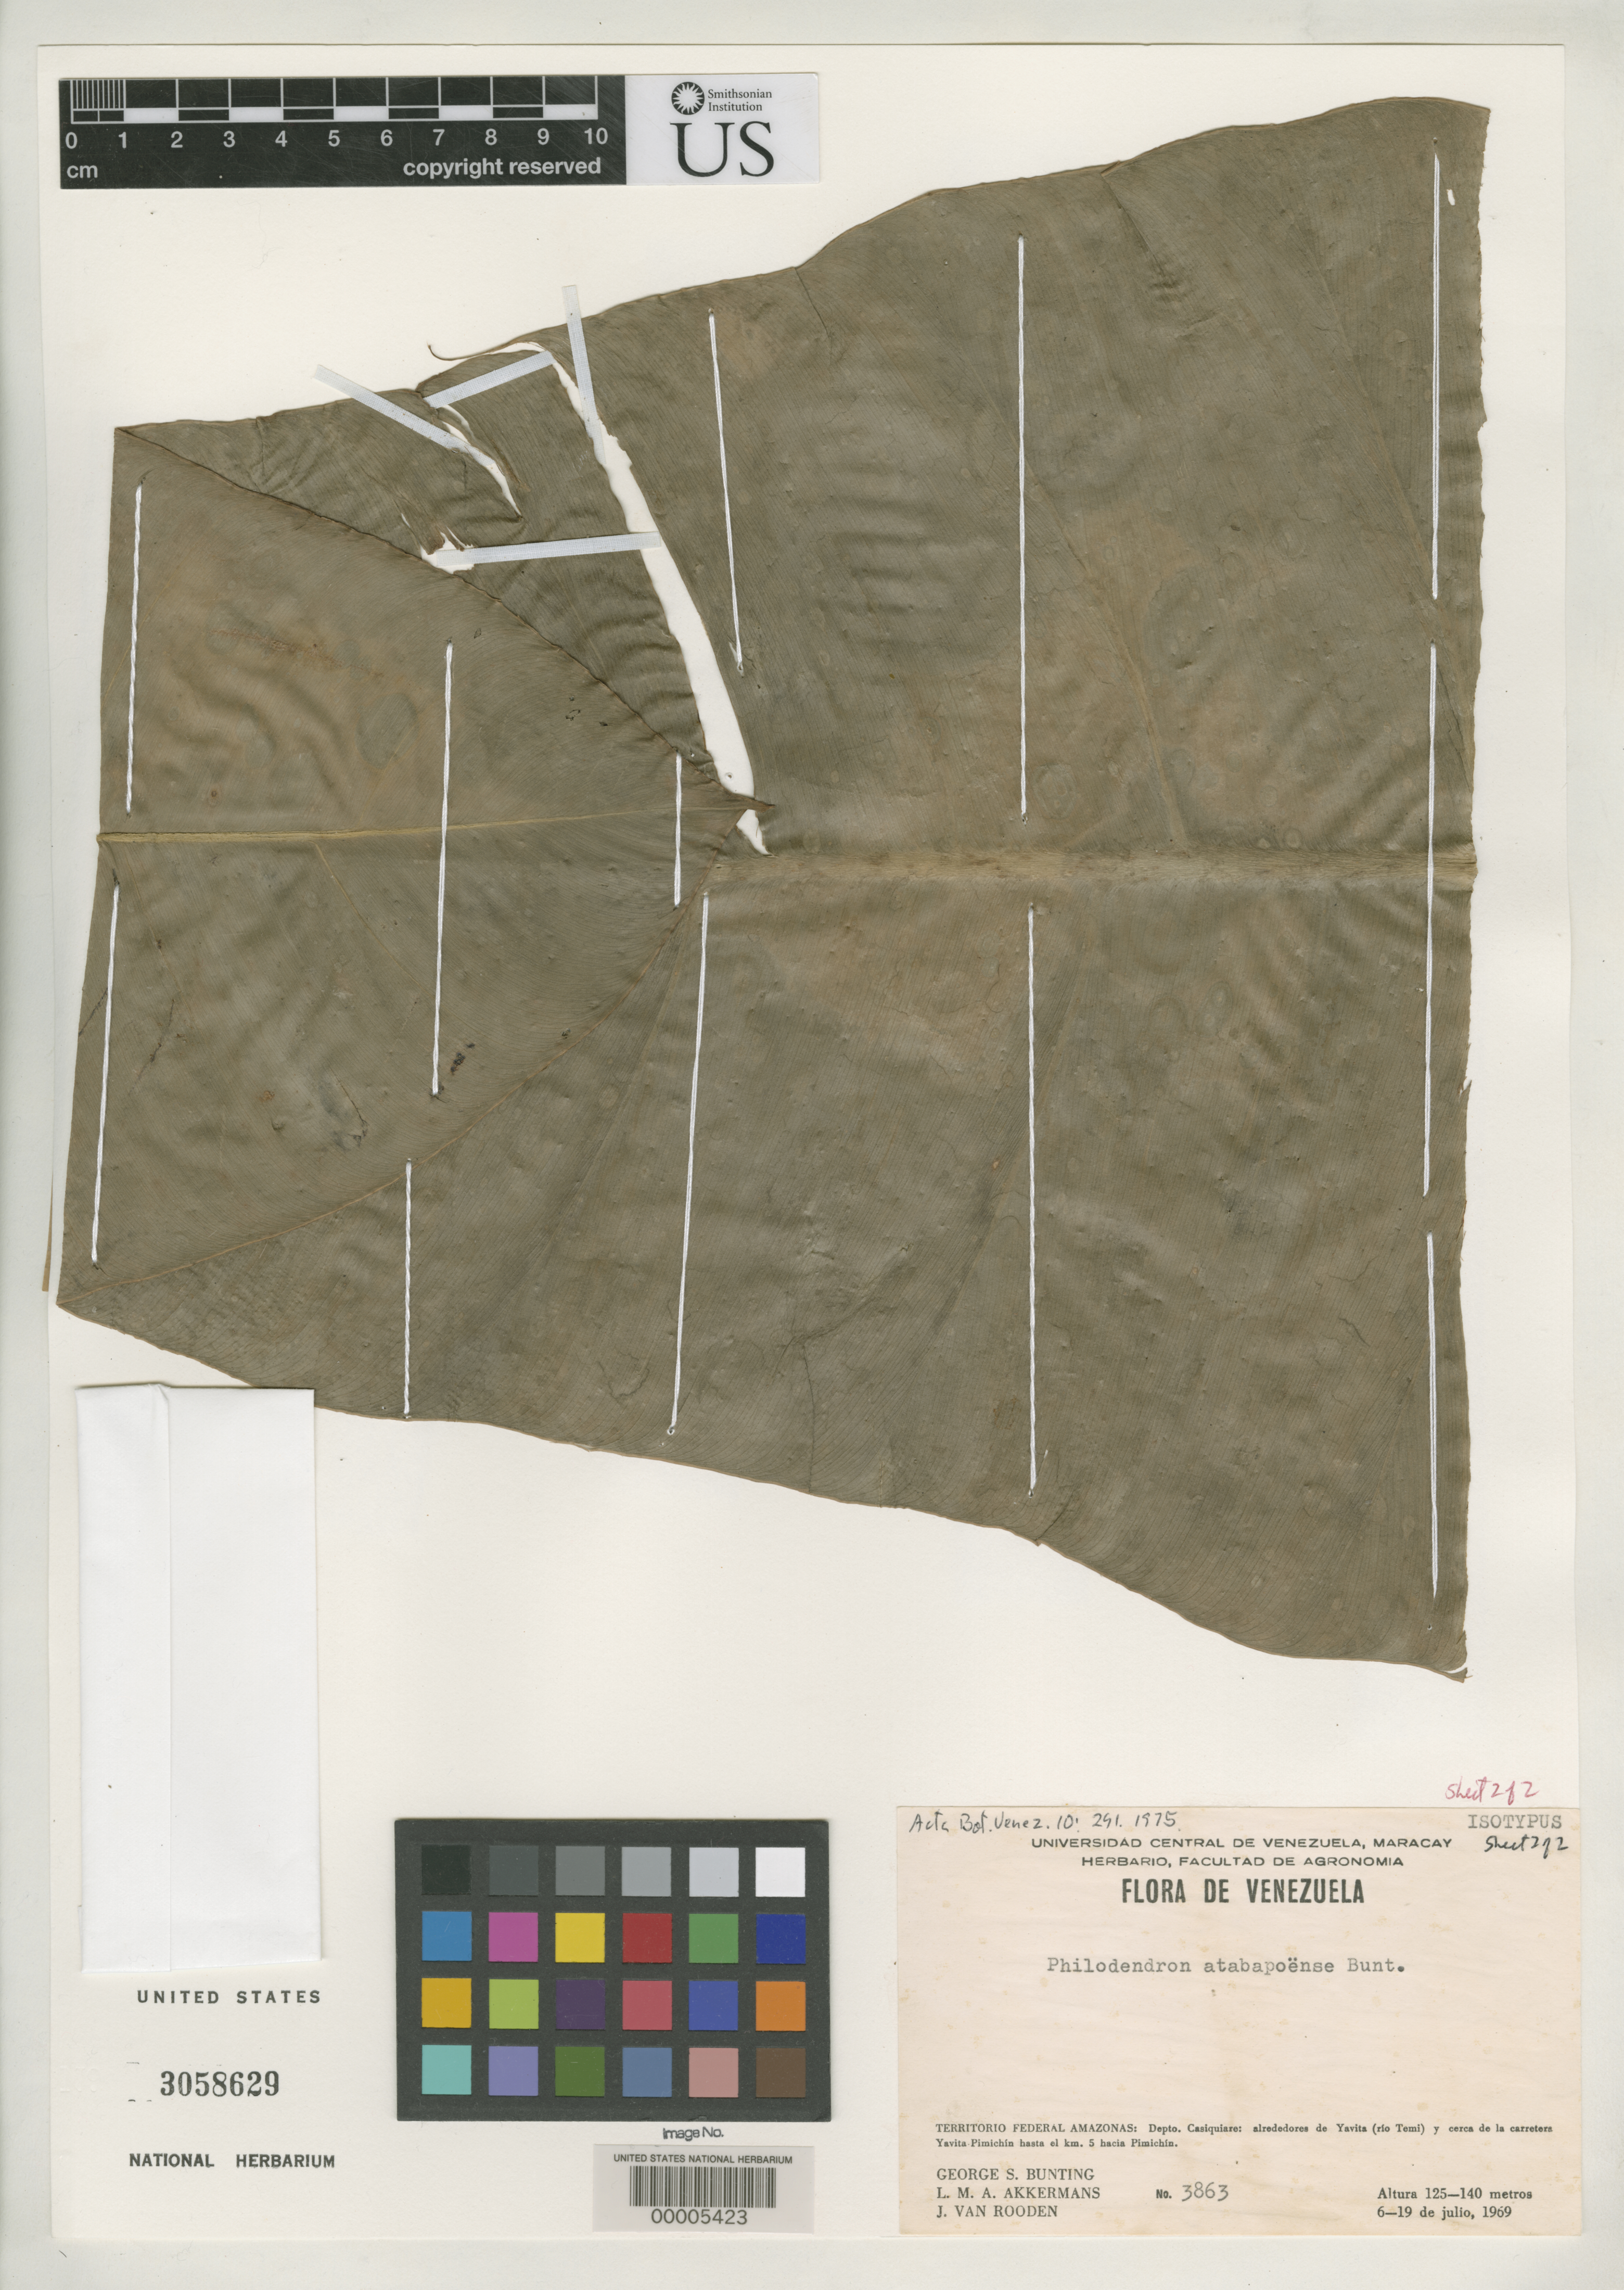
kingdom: Plantae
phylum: Tracheophyta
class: Liliopsida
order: Alismatales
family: Araceae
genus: Philodendron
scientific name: Philodendron atabapoense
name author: G.S. Bunting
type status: Isotype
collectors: G. S. Bunting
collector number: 3863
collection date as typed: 06 Jul 1969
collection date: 1969-07-06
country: Venezuela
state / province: Amazonas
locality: Outside of Yavita, along Yavita-Pimichin rd about 5 km from Pimichin.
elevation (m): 125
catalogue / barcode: US 3058629